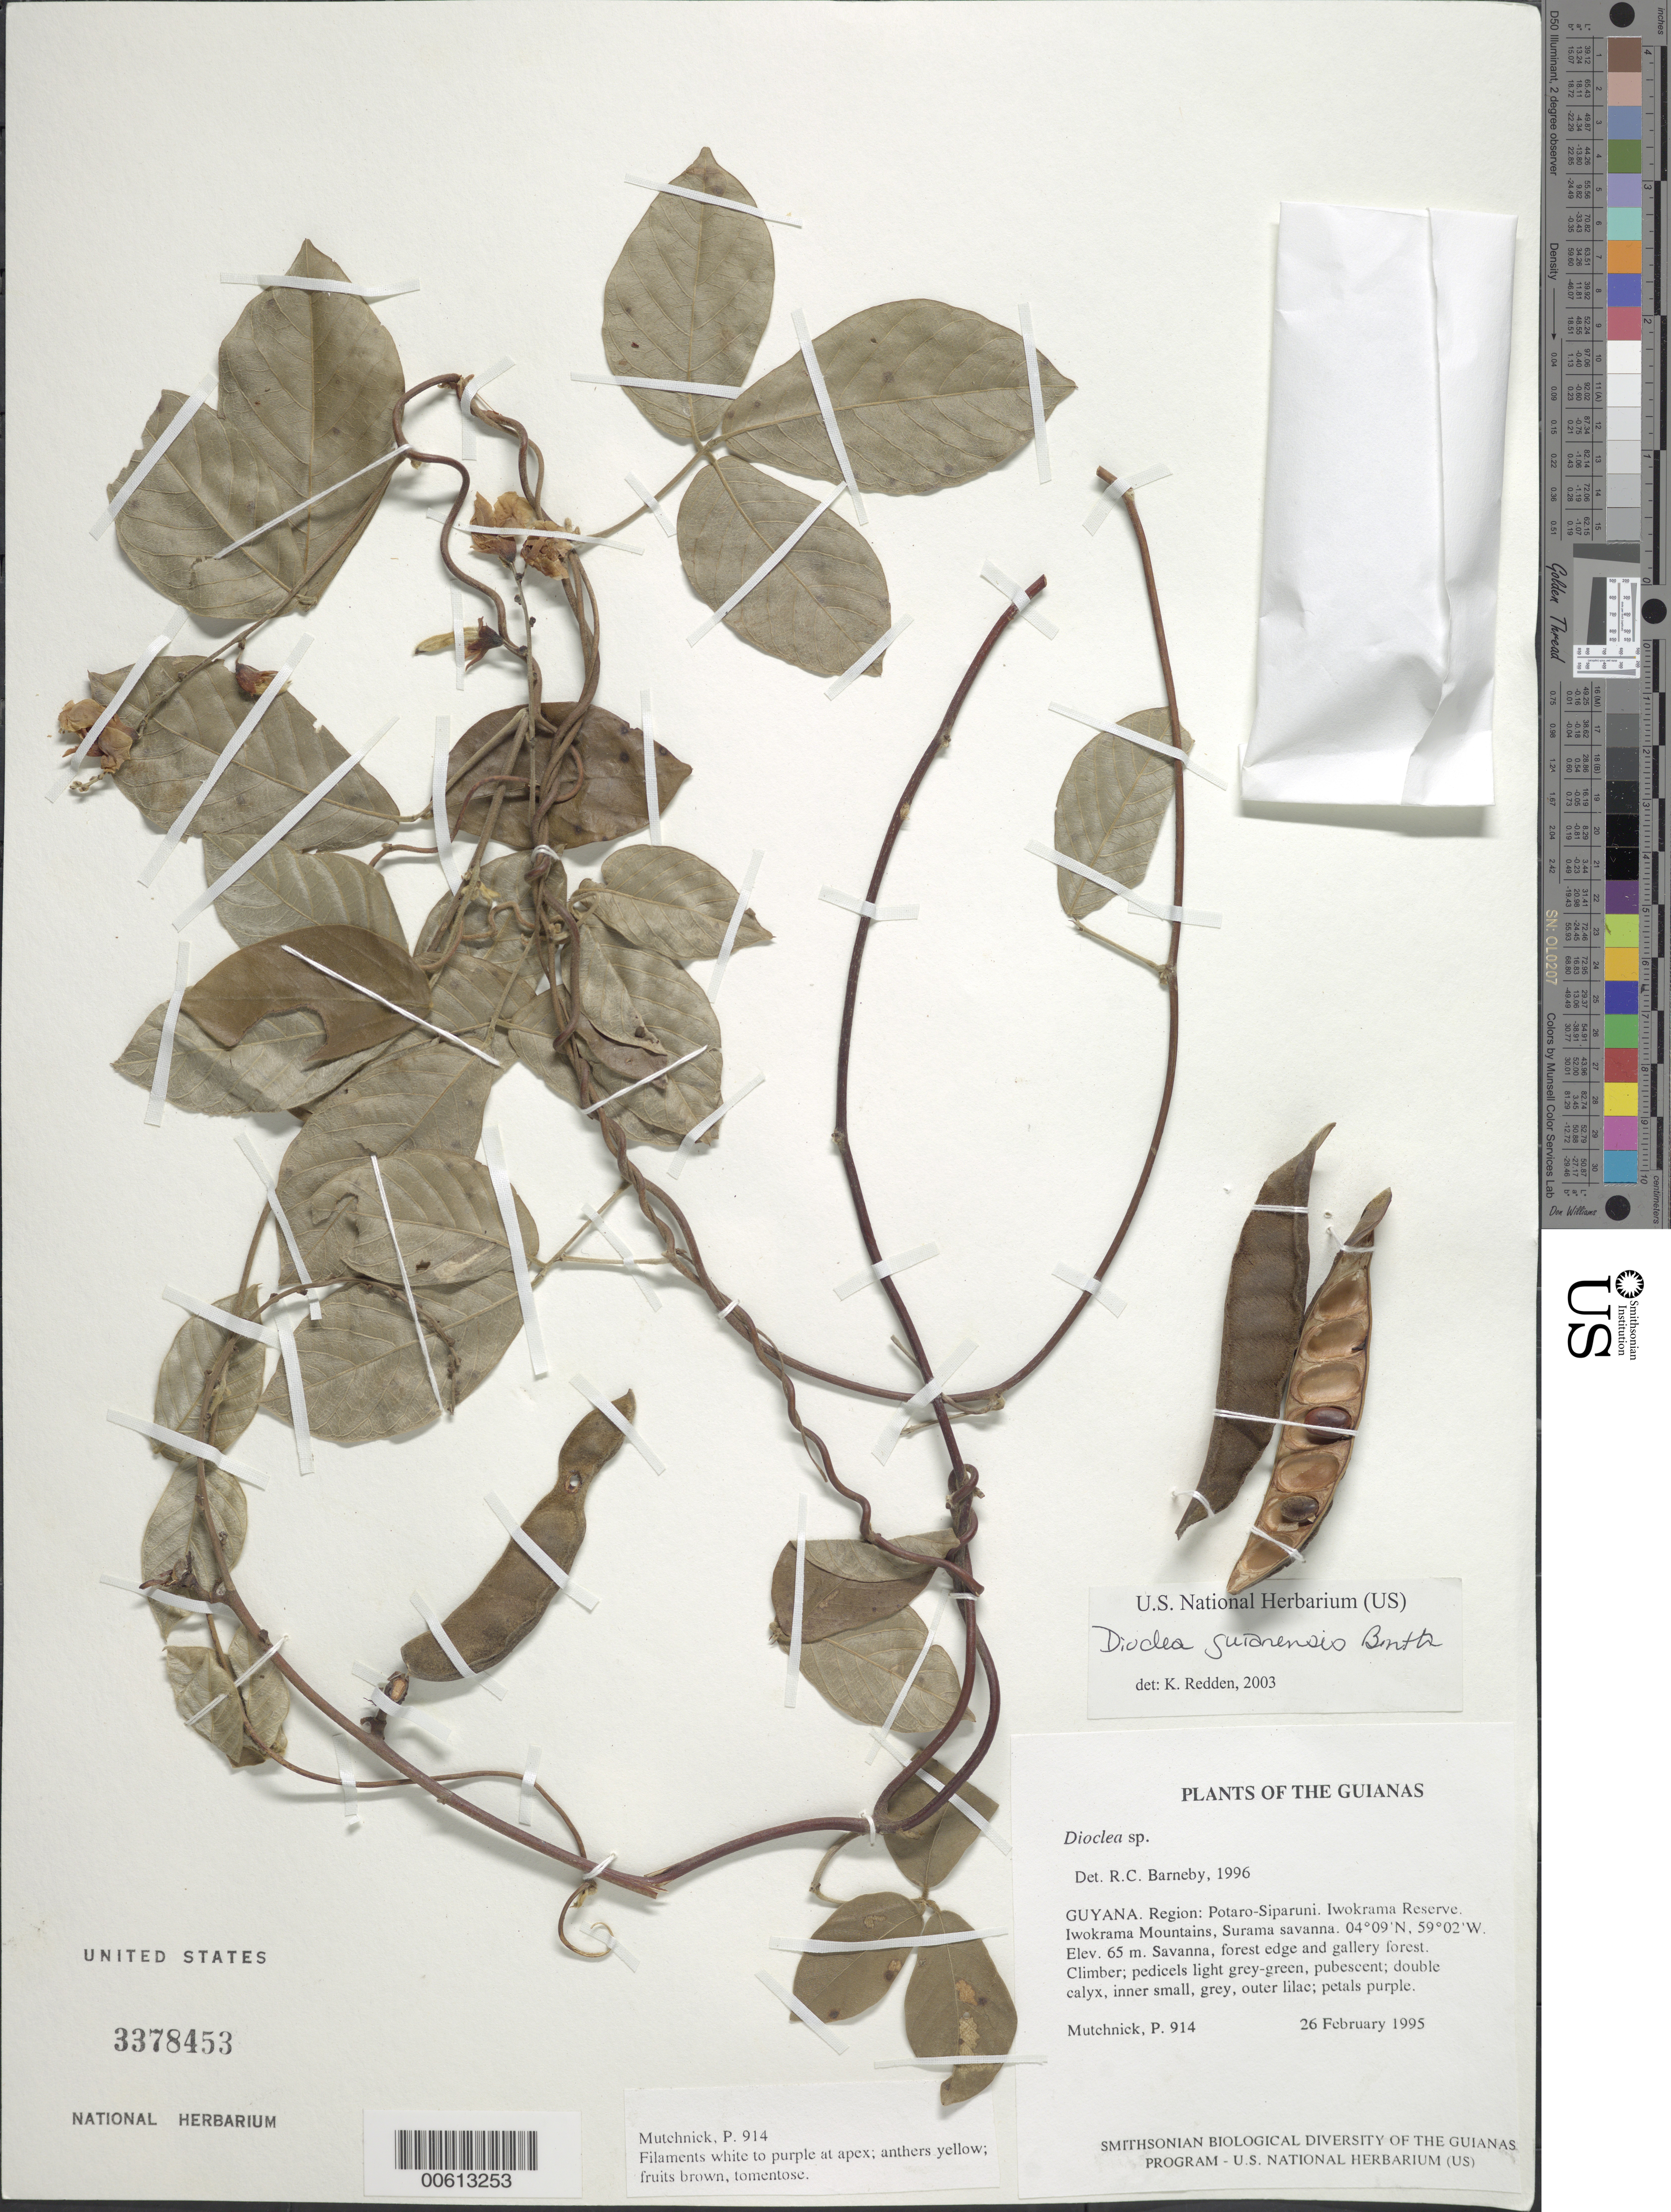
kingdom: Plantae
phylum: Tracheophyta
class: Magnoliopsida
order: Fabales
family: Fabaceae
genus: Dioclea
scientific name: Dioclea guianensis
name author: Benth.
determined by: Redden, K. M.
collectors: P. Mutchnick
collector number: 914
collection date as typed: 26 February 1995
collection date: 1995-02-26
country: Guyana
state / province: Potaro-Siparuni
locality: Iwokrama Reserve. Iwokrama Mountains, Surama savanna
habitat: Savanna, forest edge and gallery forest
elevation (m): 65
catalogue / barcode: US 3378453